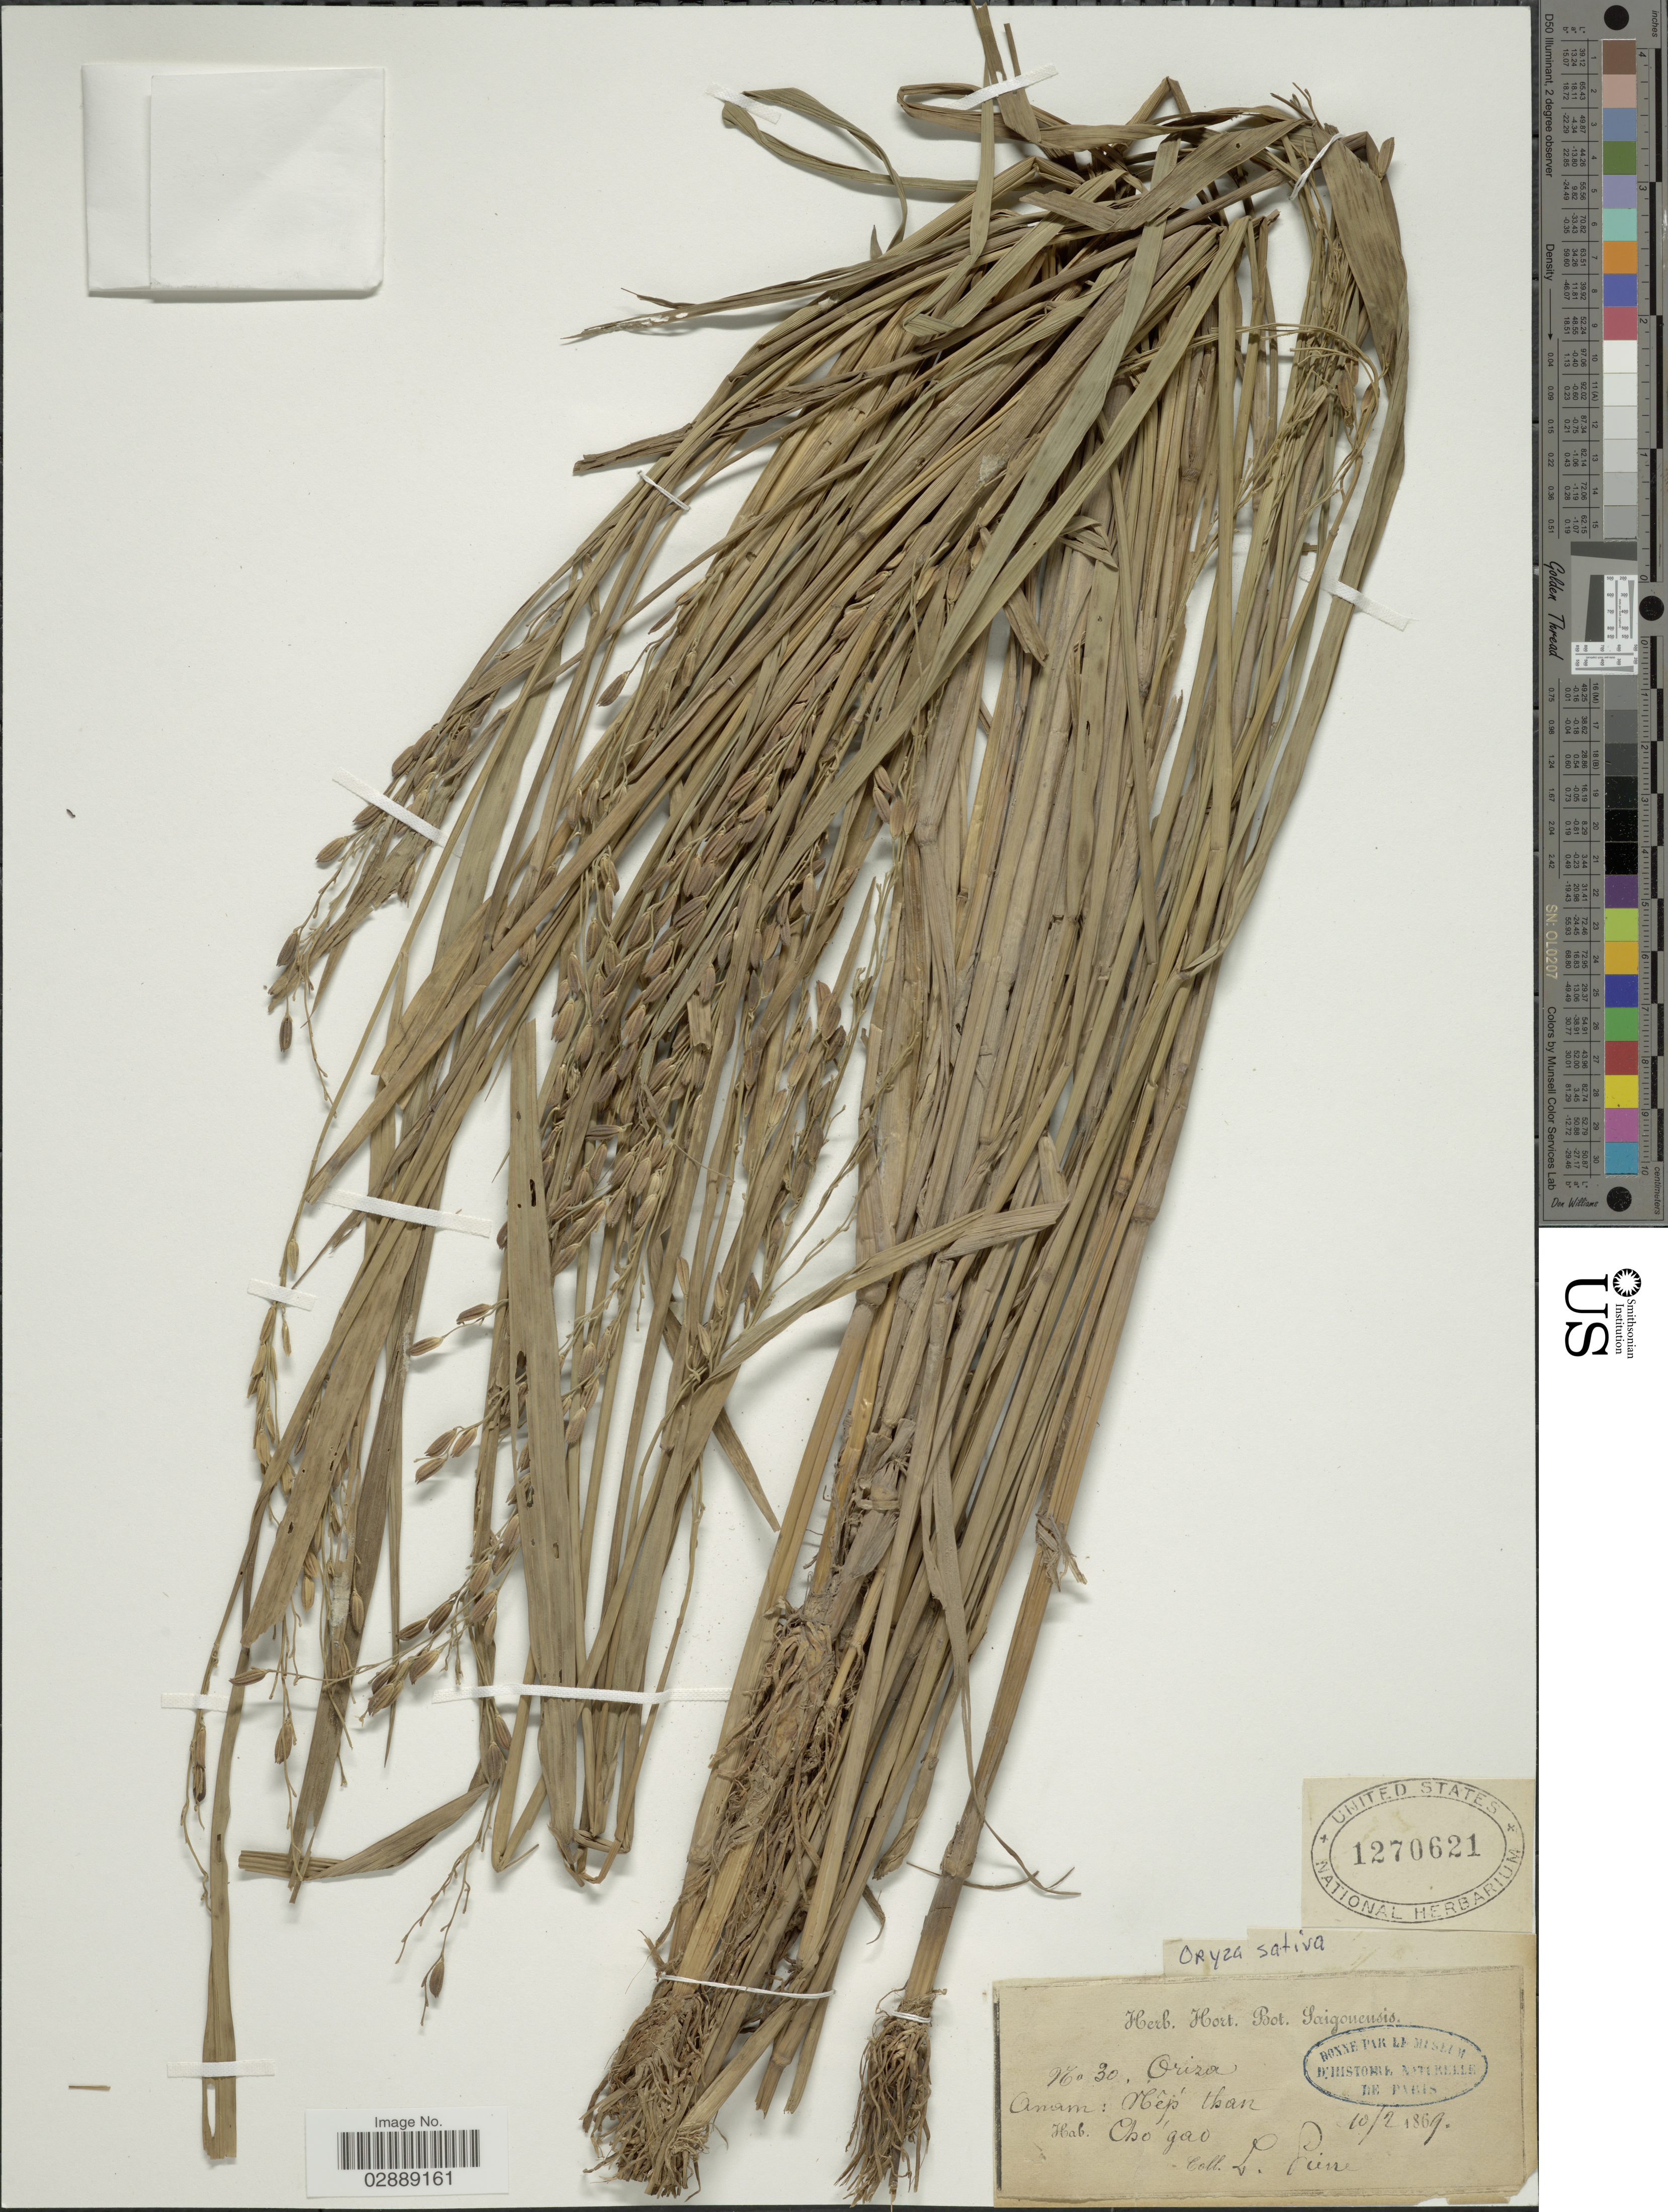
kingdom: Plantae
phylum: Tracheophyta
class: Liliopsida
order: Poales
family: Poaceae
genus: Oryza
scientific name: Oryza sativa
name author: L.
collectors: L. Pierre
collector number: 30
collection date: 1869-02-10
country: Vietnam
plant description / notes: The pressed specimen sheet contains more information written in Vietnamese.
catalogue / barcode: US 1270621